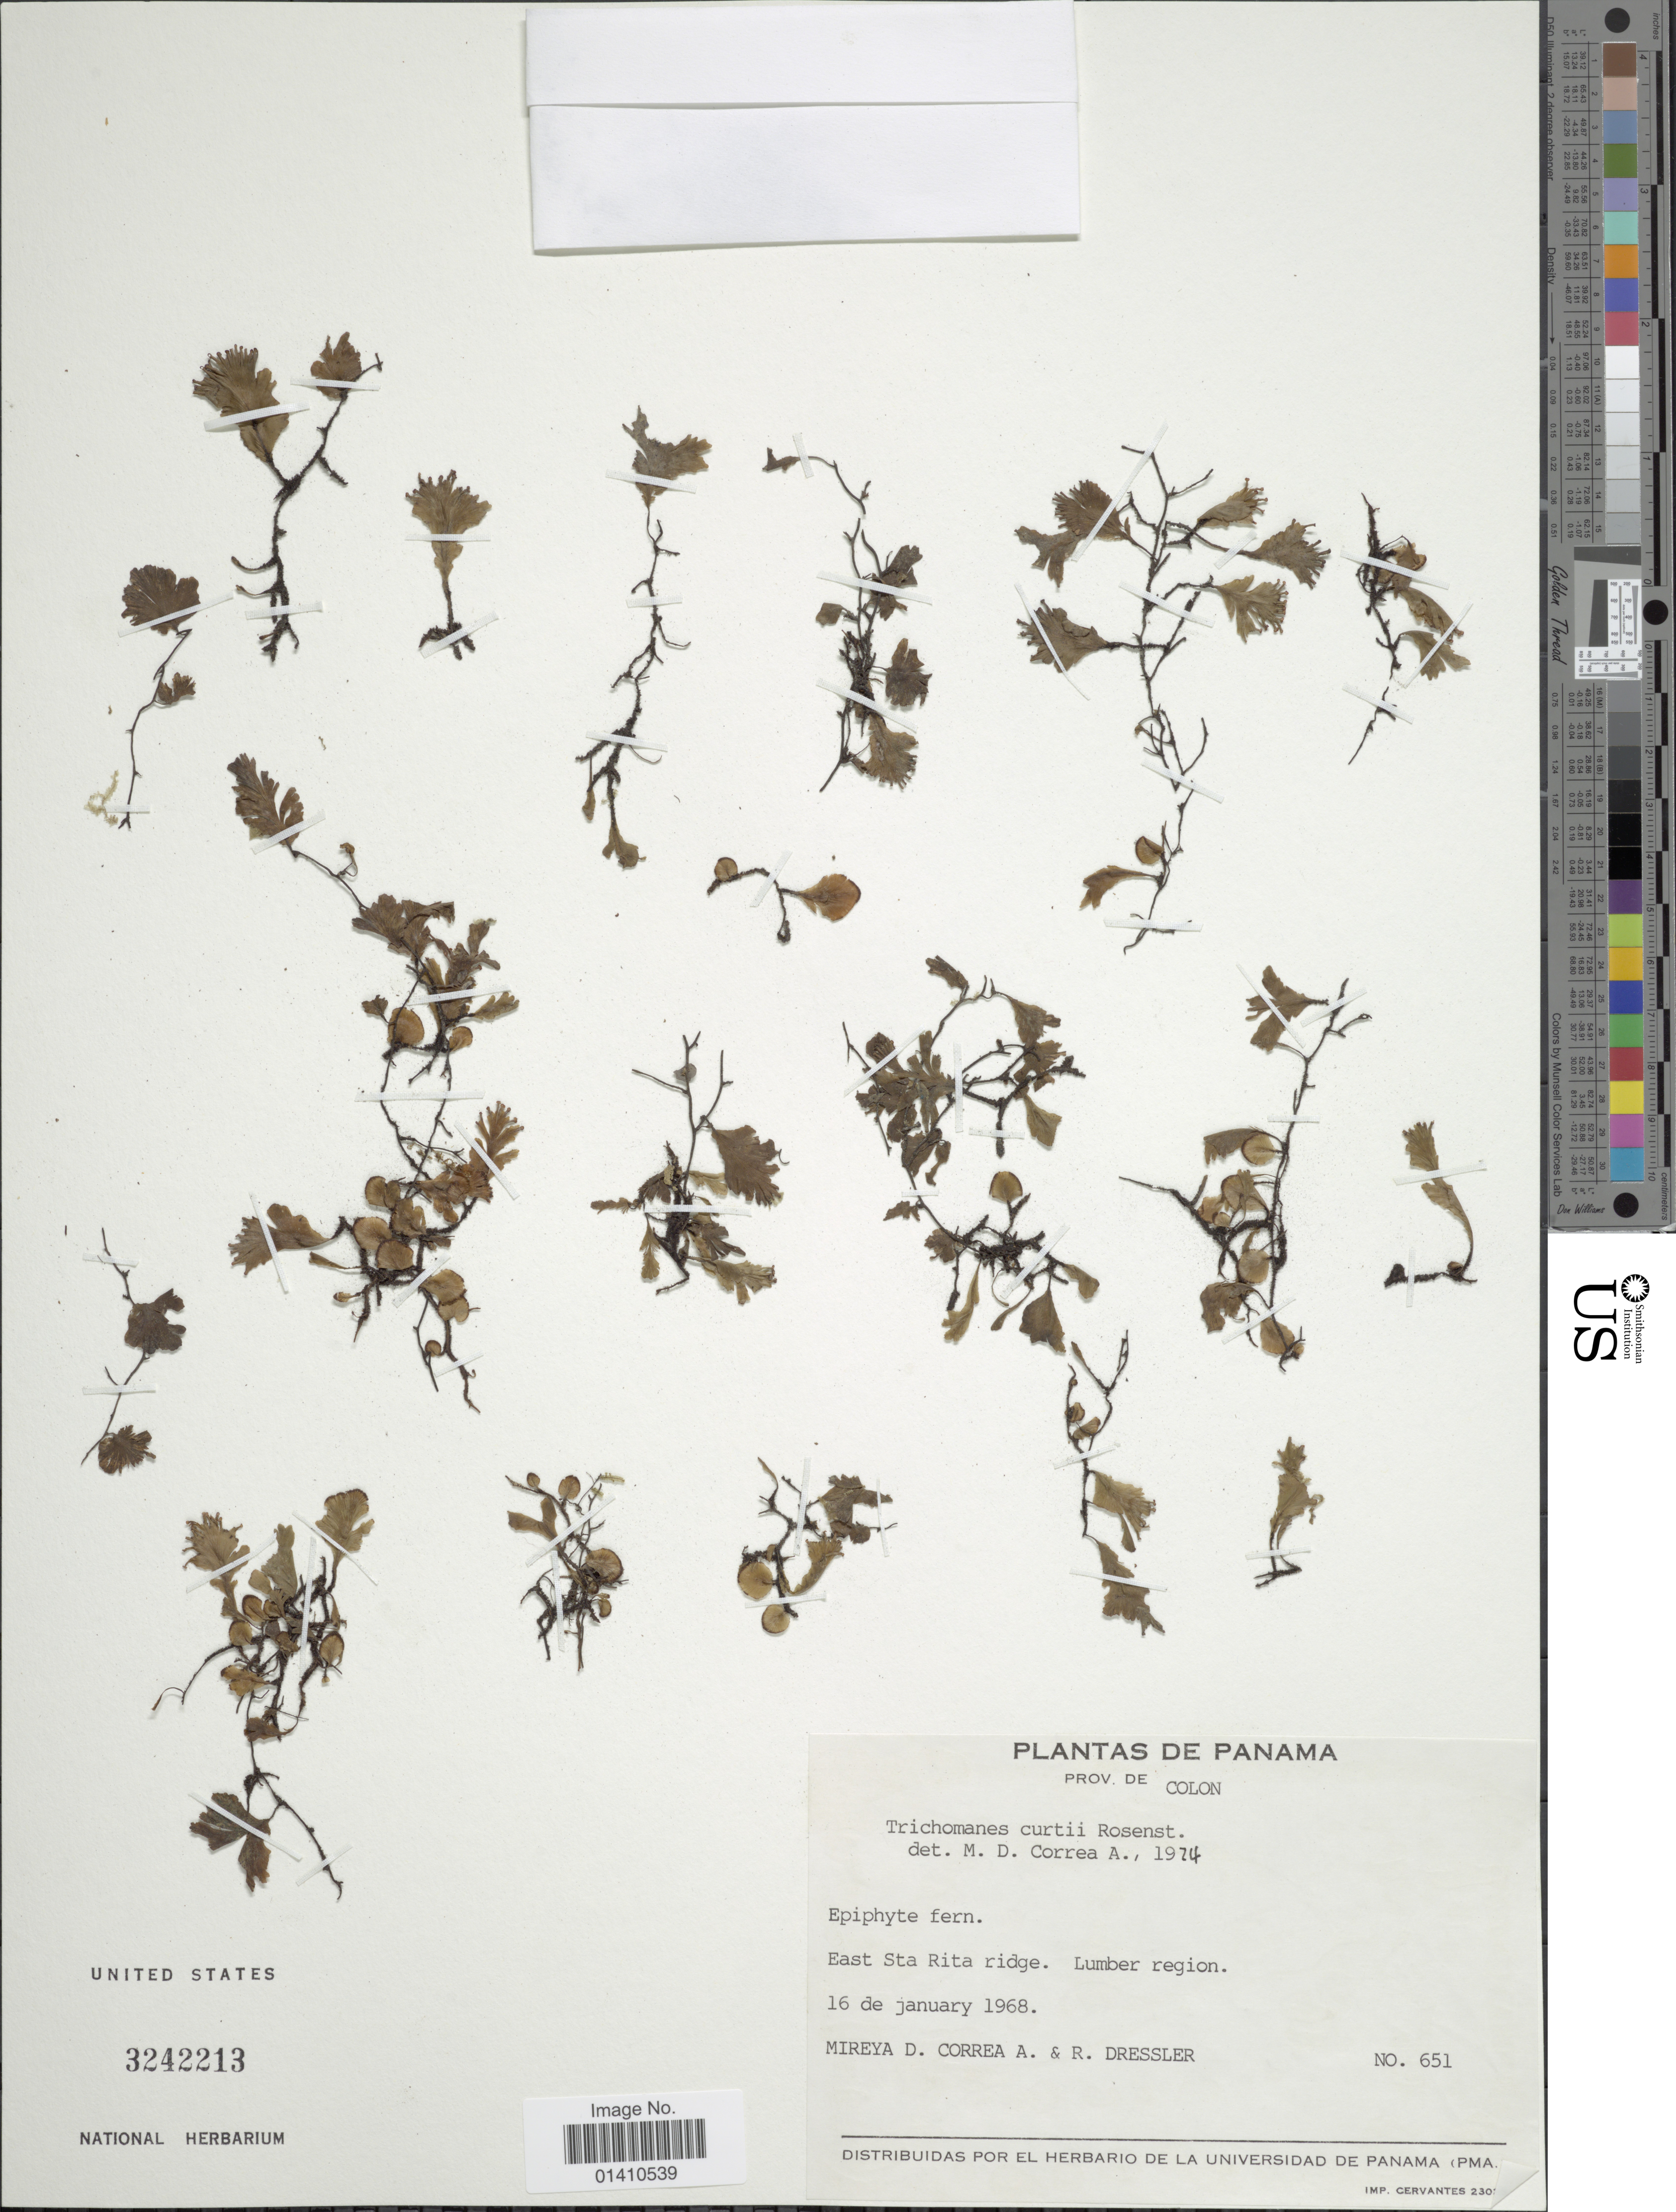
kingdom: Plantae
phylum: Tracheophyta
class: Polypodiopsida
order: Hymenophyllales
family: Hymenophyllaceae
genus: Didymoglossum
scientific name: Didymoglossum curtii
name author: (Rosenst.) Pic. Serm.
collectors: M. D. Corrêa-A. & R. Dressler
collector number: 651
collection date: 1968-01-16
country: Panama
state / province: Colón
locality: East Sta Rita ridge. Lumber region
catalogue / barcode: US 3242213